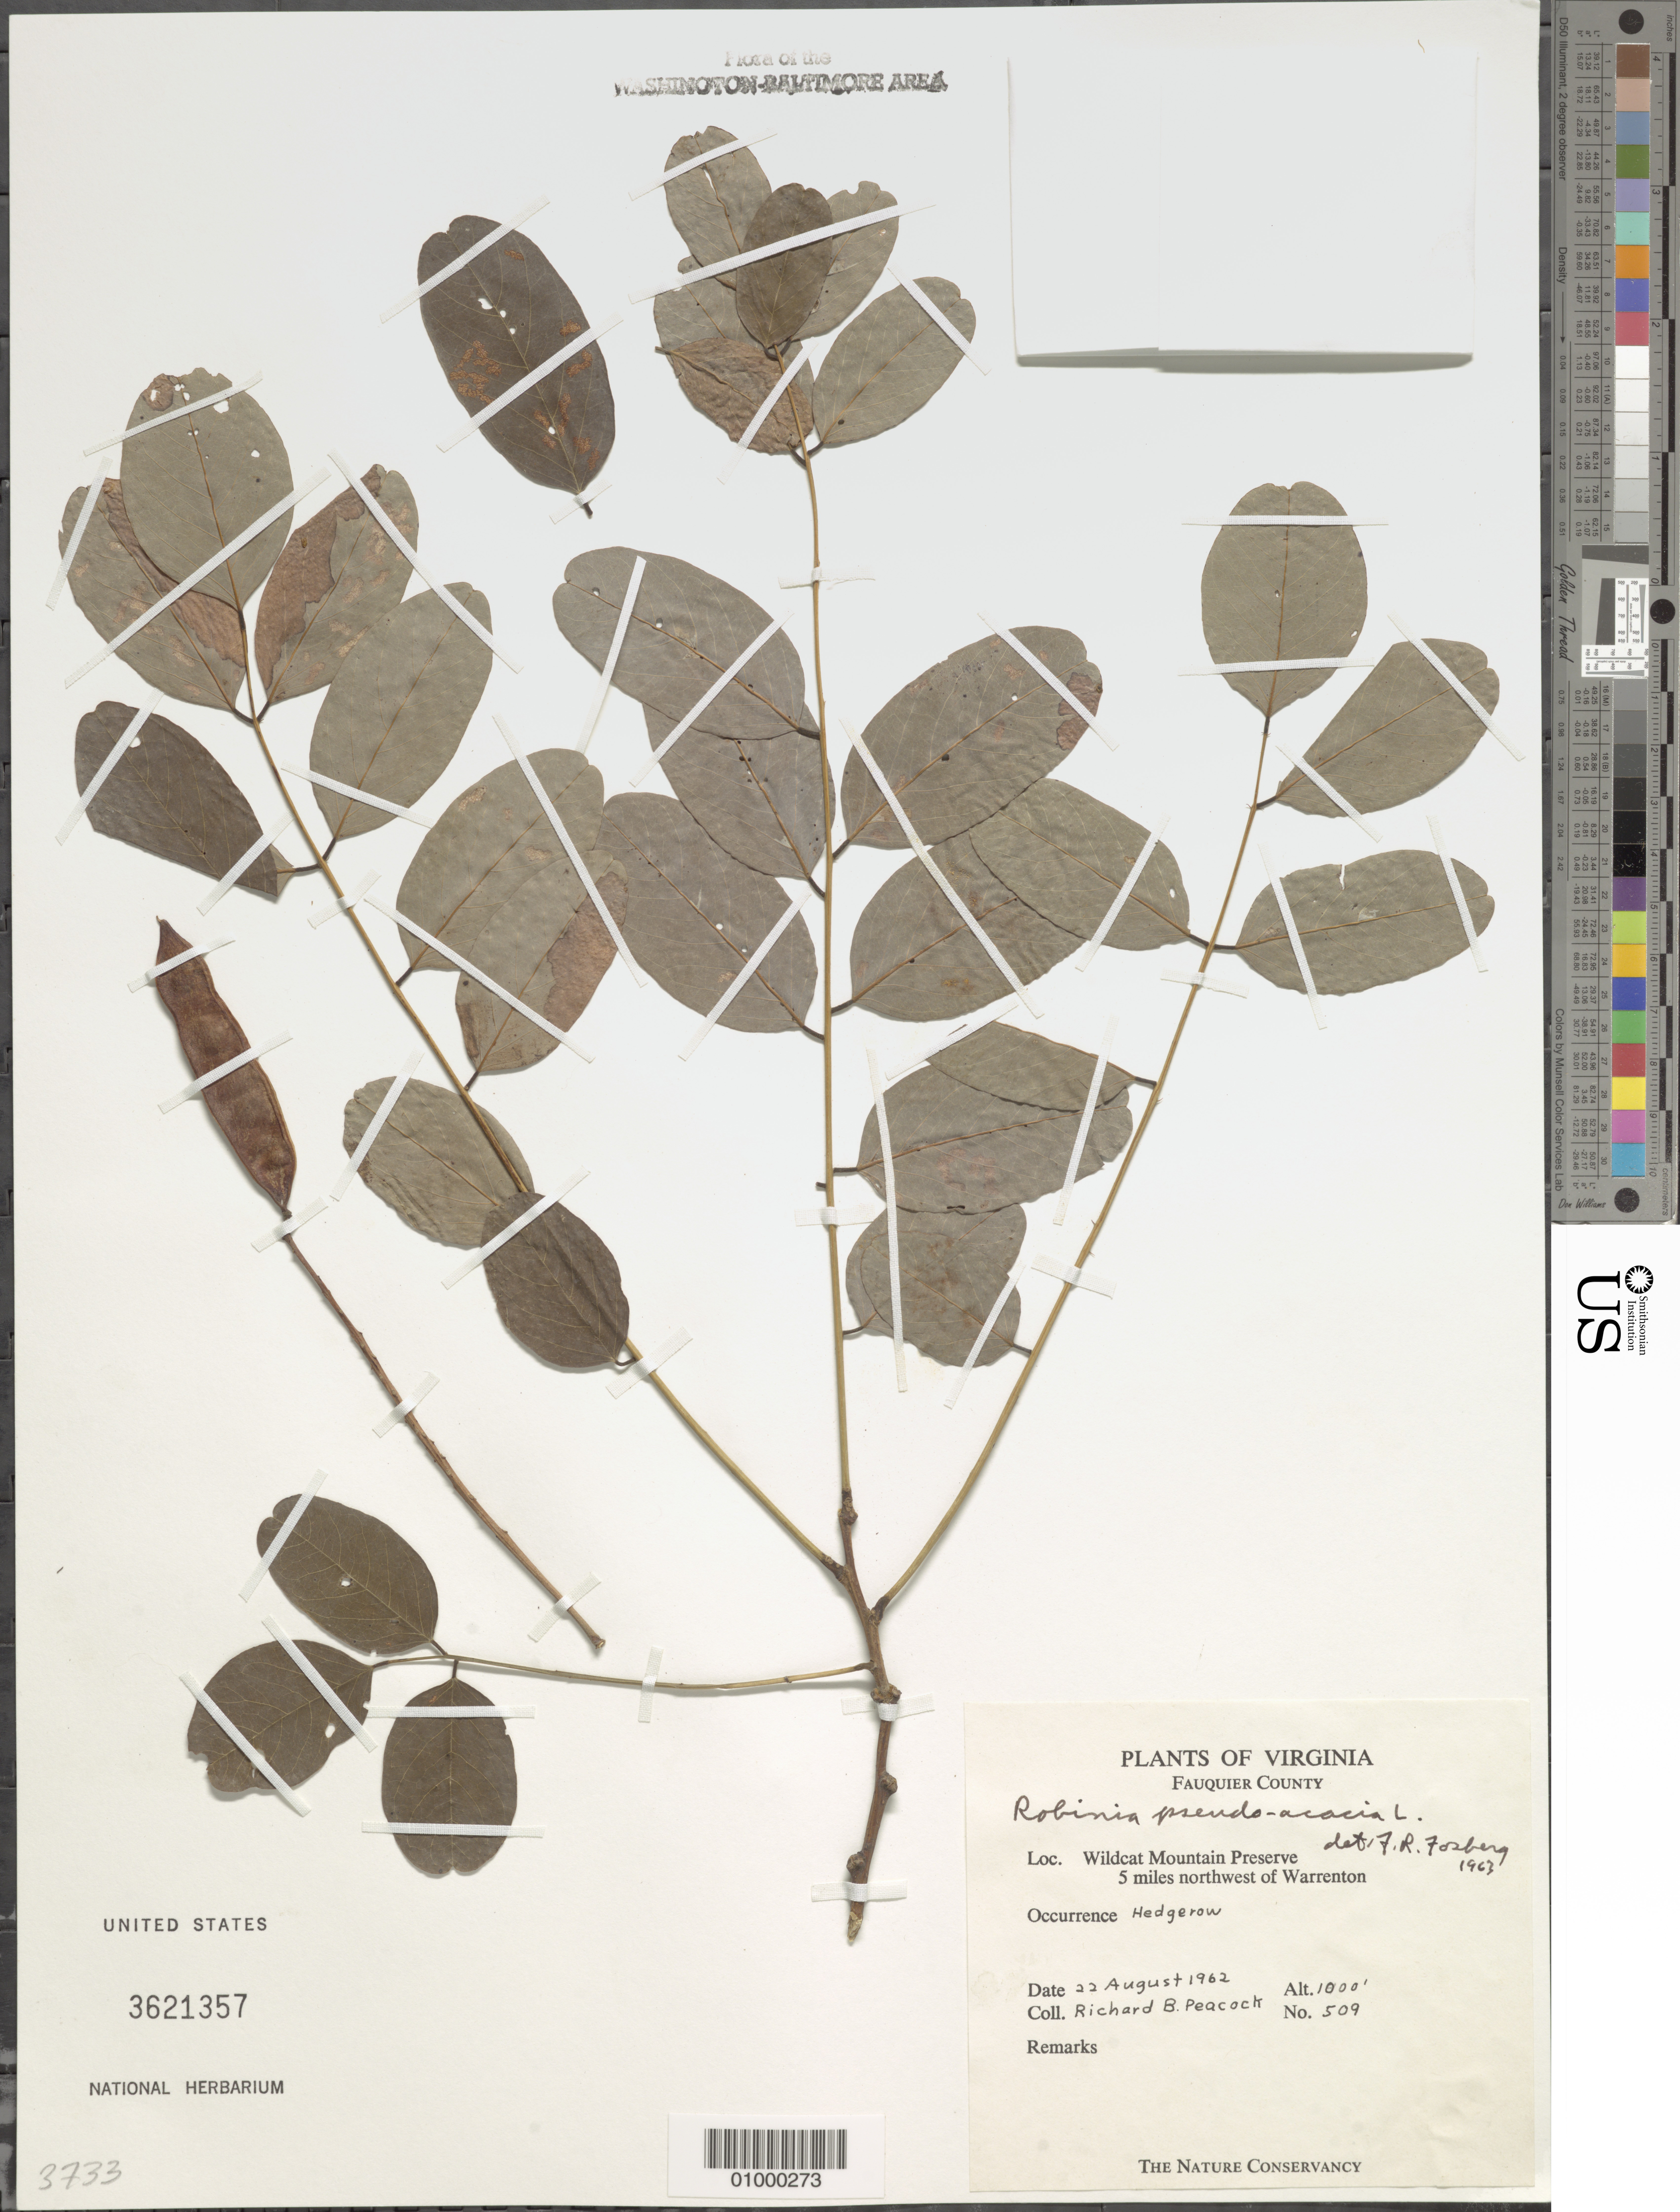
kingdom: Plantae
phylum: Tracheophyta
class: Magnoliopsida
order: Fabales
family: Fabaceae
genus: Robinia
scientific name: Robinia pseudoacacia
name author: L.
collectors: R. Peacock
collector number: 509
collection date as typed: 22 Aug 1962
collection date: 1962-08-22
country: United States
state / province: Virginia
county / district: Fauquier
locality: Wildcat Mountain Preserve, 5 miles northwest of Warrenton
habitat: hedgerow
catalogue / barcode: US 3621357